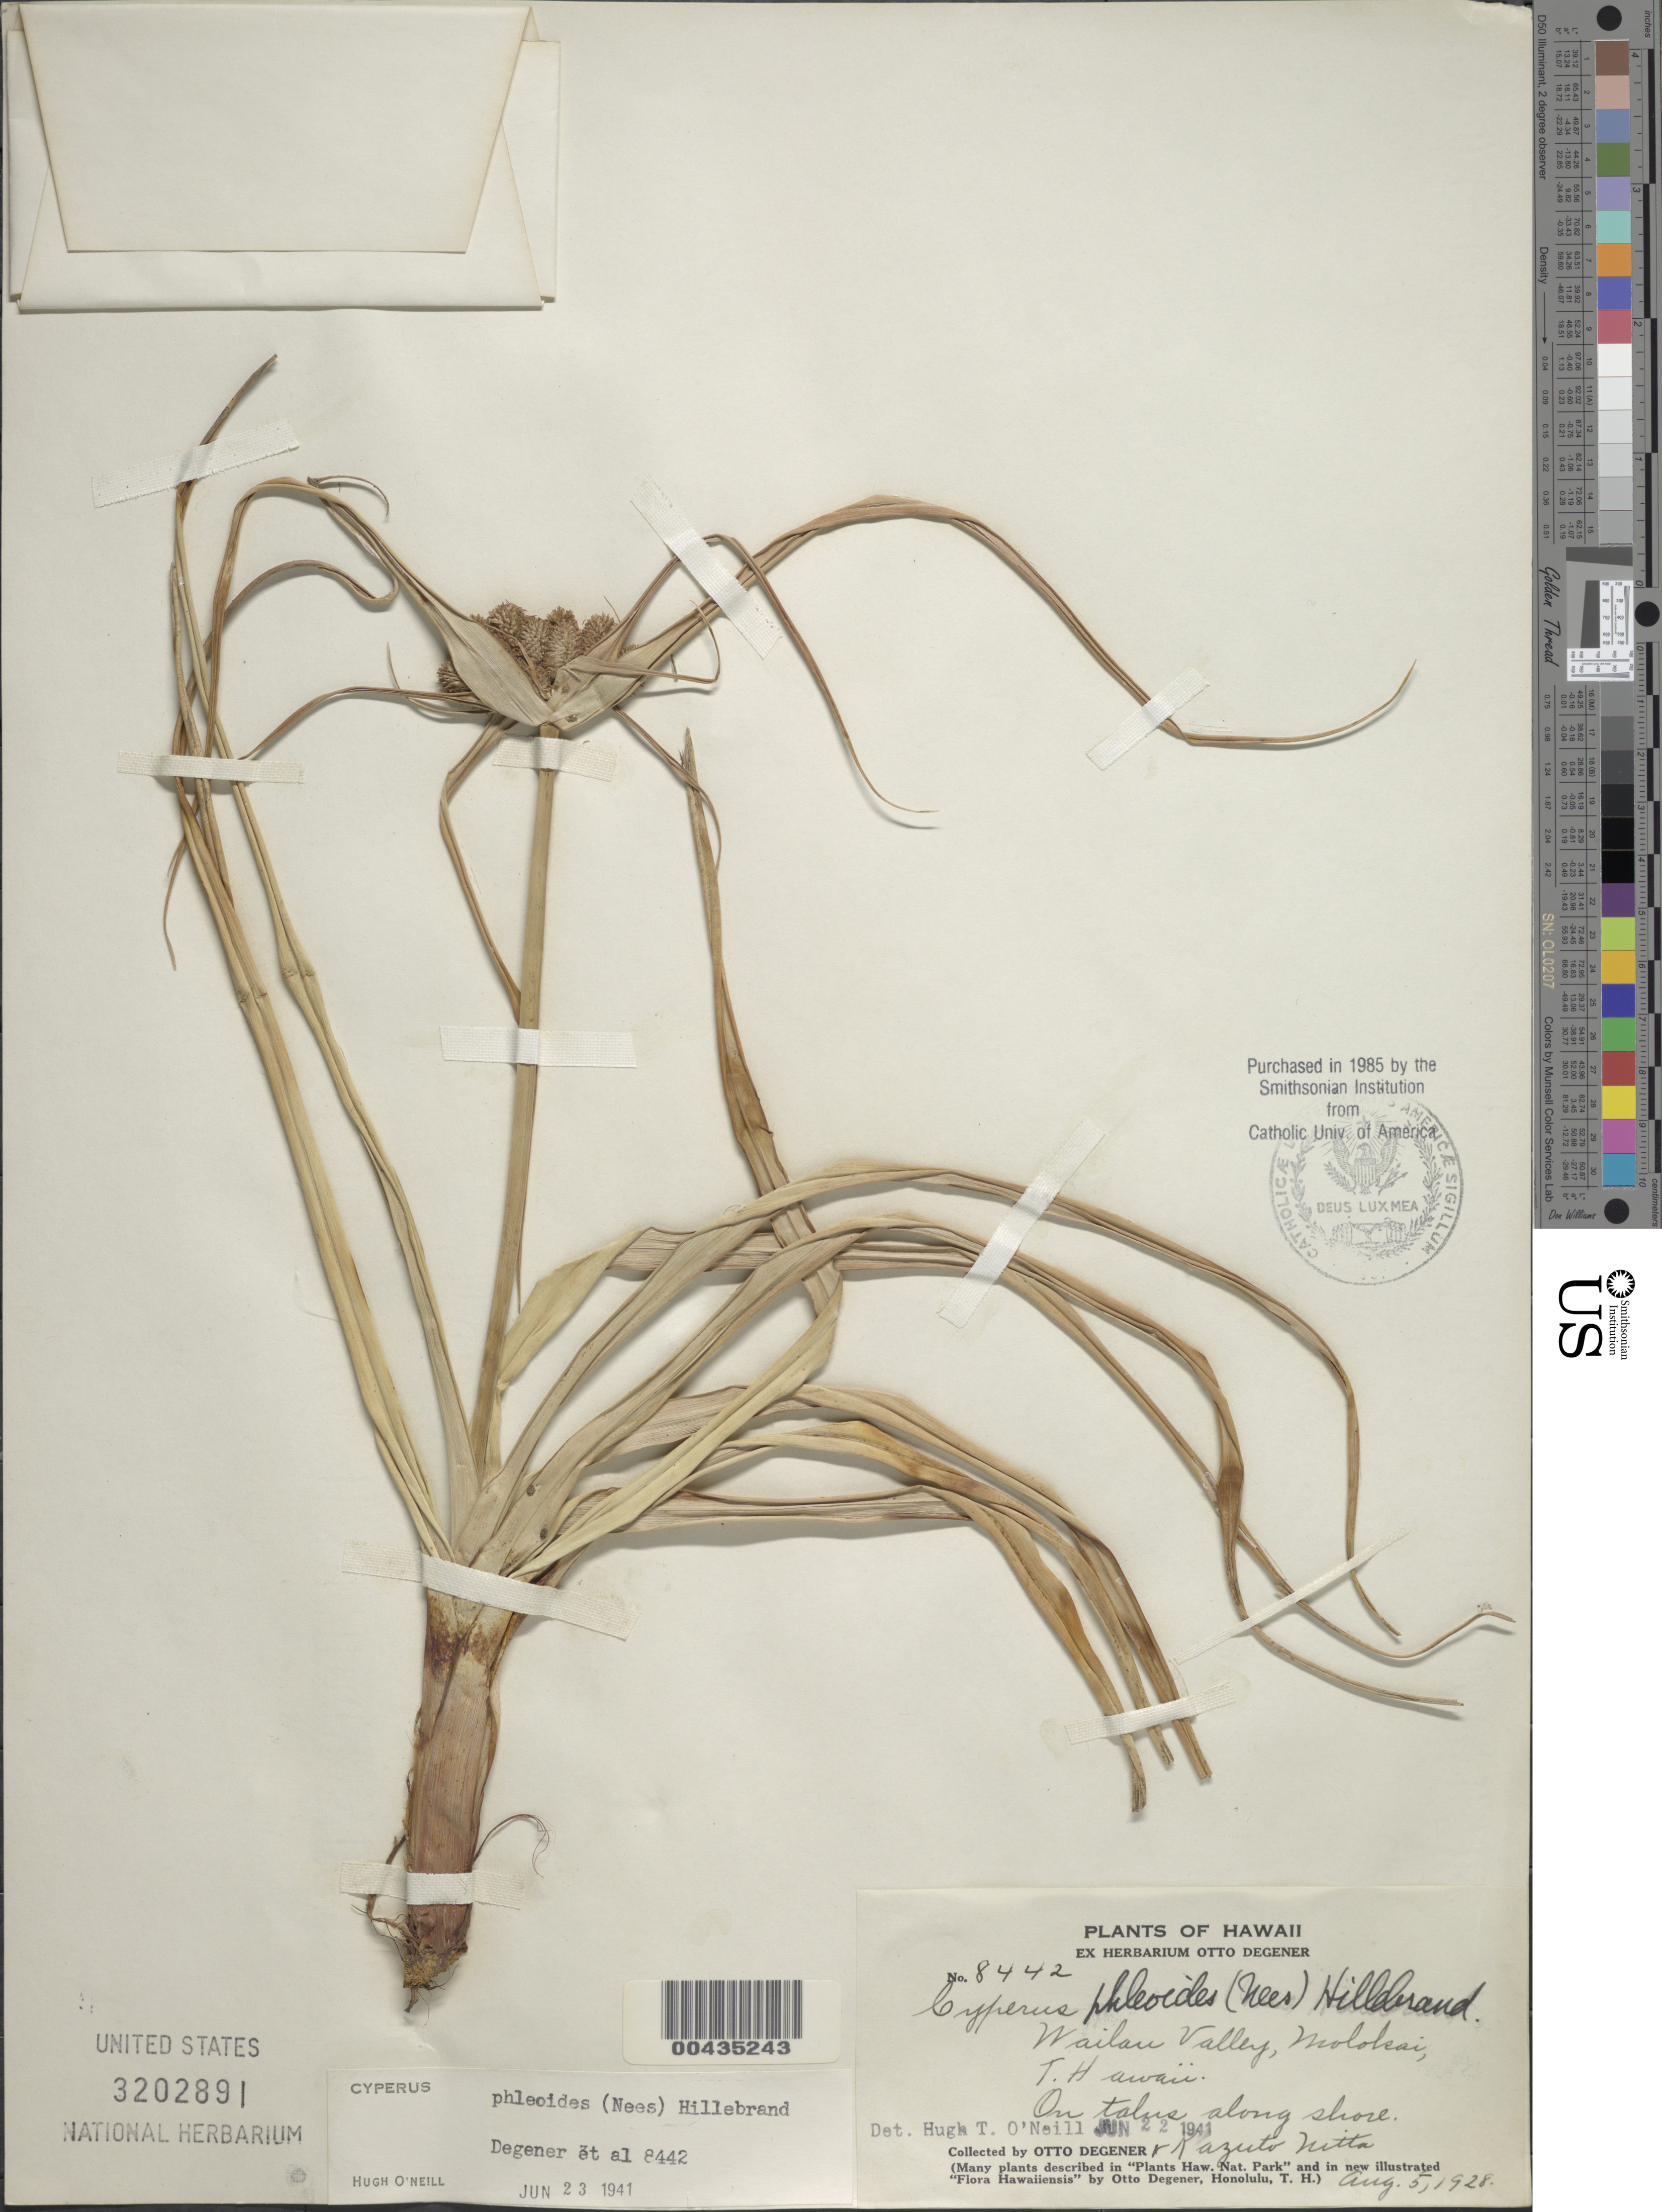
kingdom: Plantae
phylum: Tracheophyta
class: Liliopsida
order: Poales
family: Cyperaceae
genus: Cyperus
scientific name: Cyperus phleoides var. phleoides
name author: (Nees ex Kunth) Hillebr.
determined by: Strong, Mark T., (BOT), Smithsonian Institution - National Museum of Natural History (UNITED STATES)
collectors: O. Degener & K. Nitta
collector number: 8442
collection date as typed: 5 Aug 1928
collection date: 1928-08-05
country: United States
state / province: Hawaii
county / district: Maui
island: Moloka'i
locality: Wailau Valley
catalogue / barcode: US 3202891